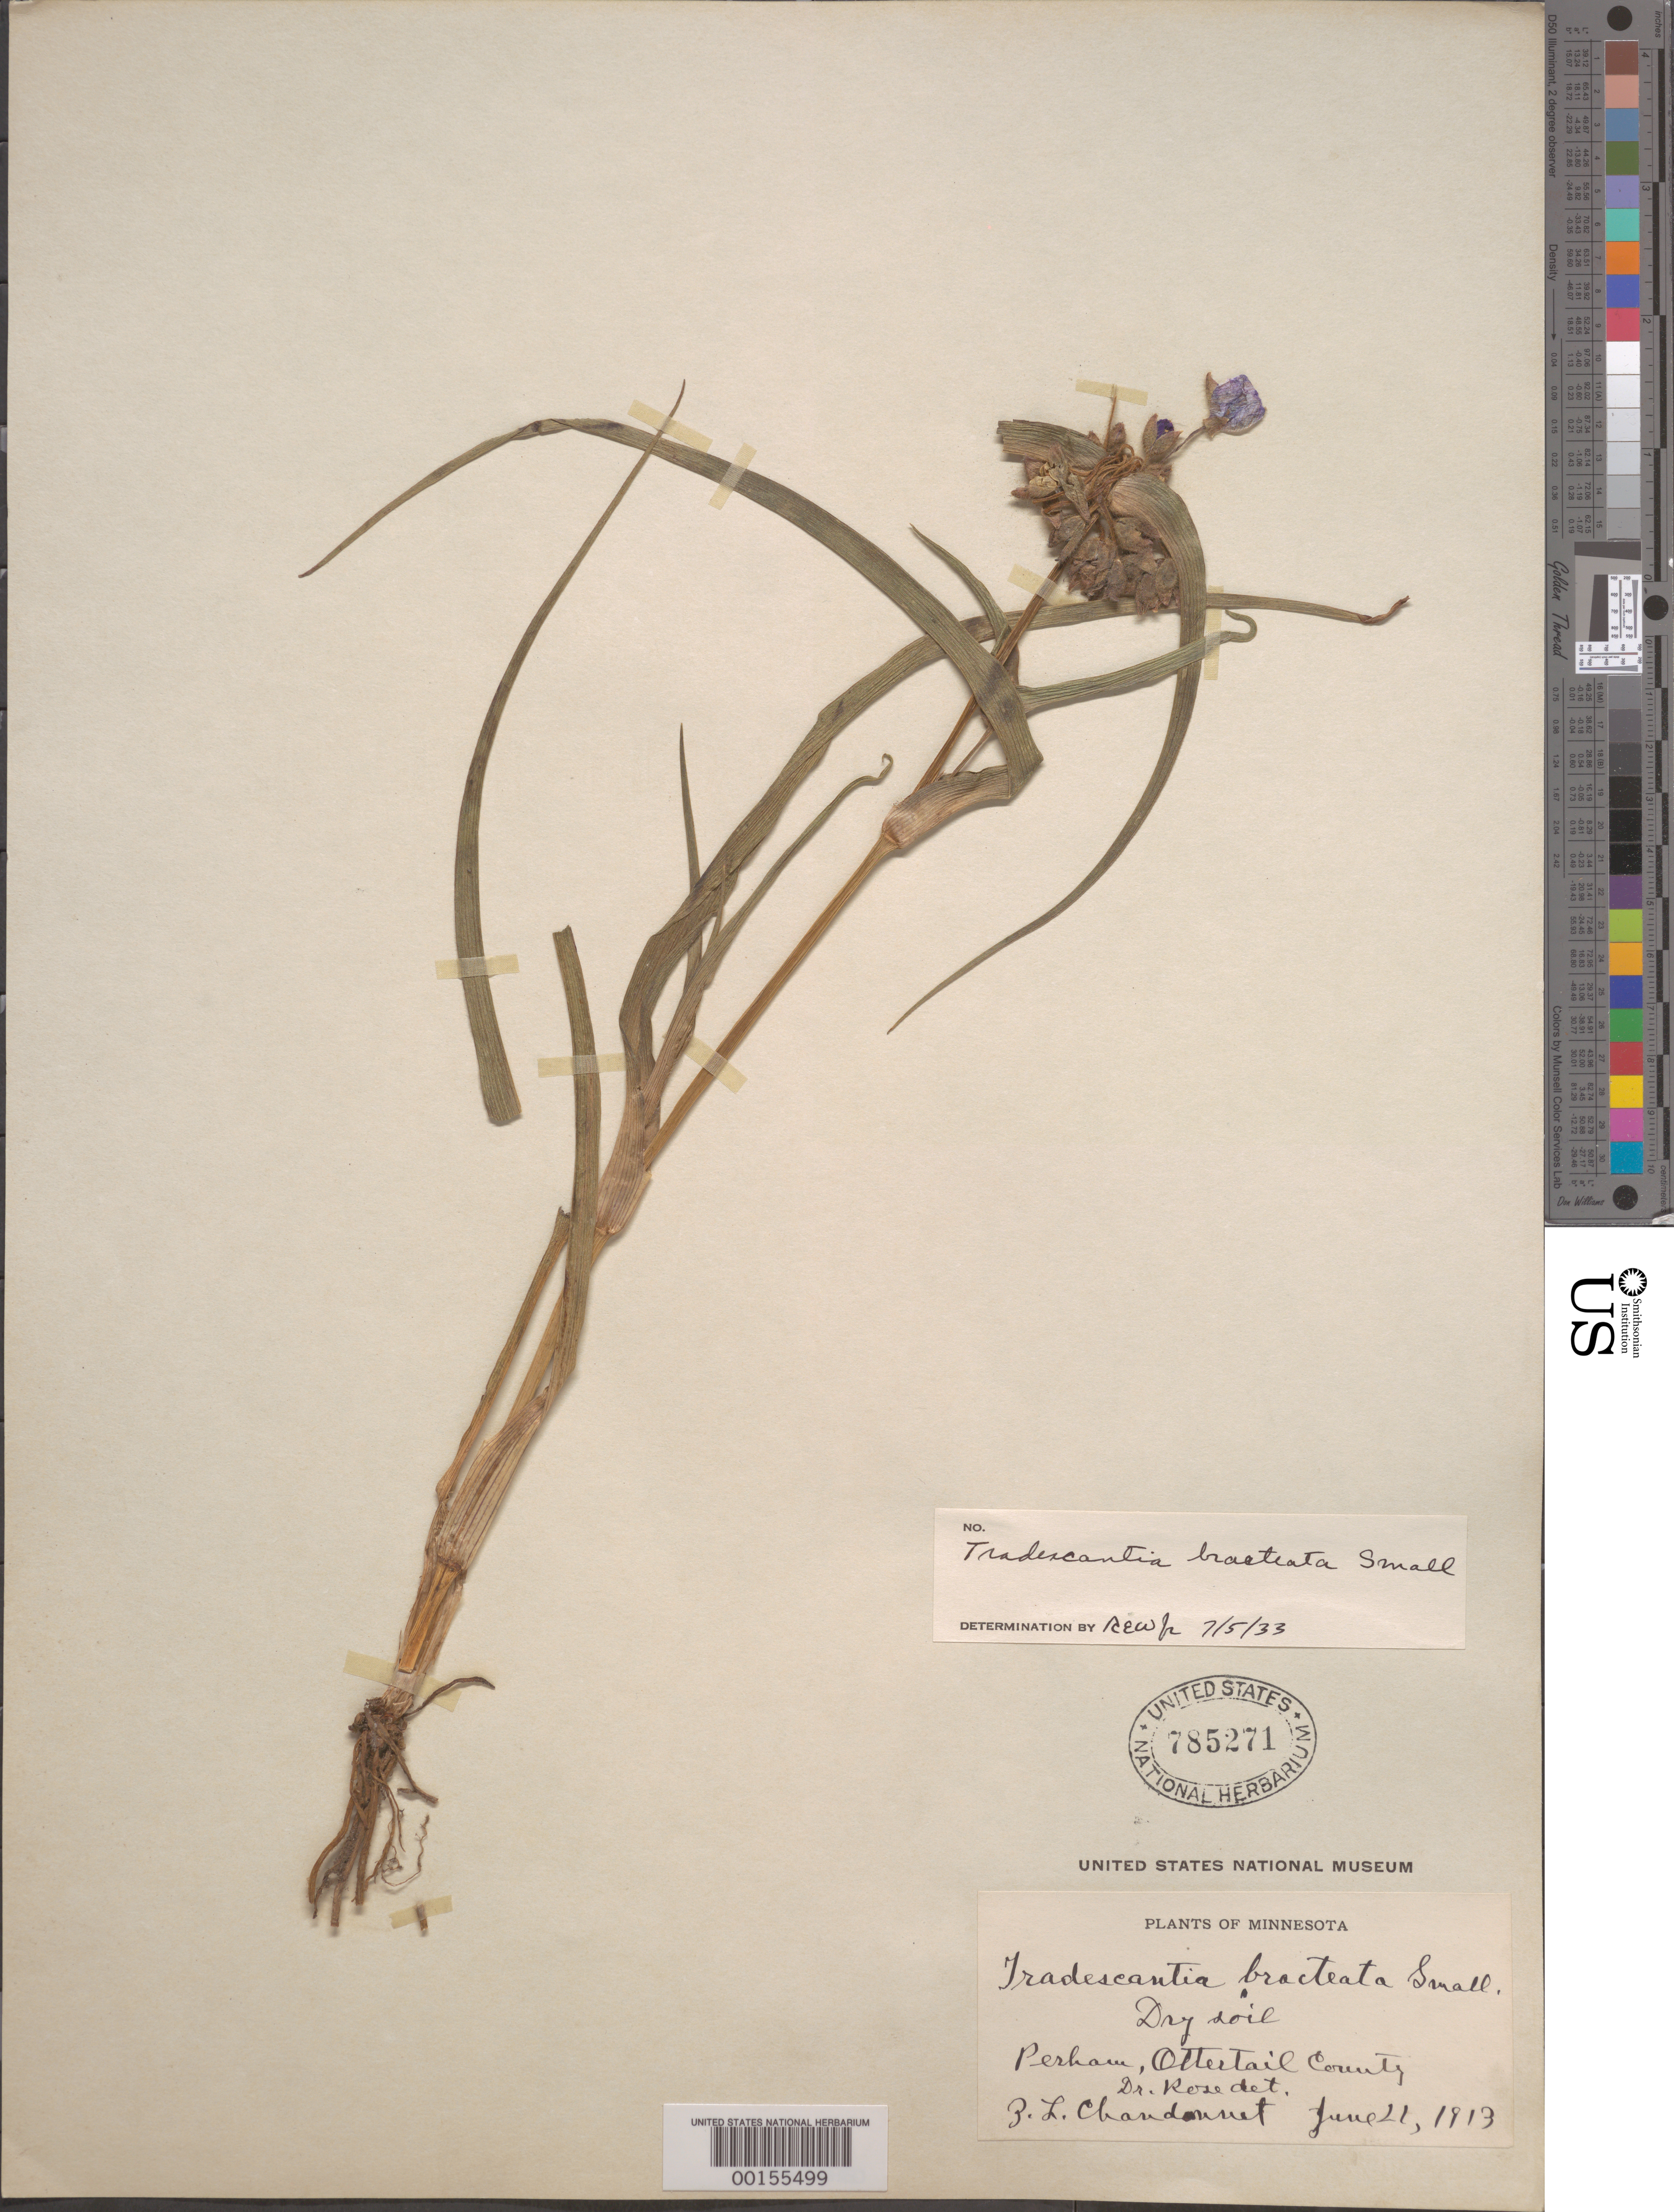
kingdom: Plantae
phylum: Tracheophyta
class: Liliopsida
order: Commelinales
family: Commelinaceae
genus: Tradescantia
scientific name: Tradescantia bracteata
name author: Small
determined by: REW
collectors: P. Chandonnet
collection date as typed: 21 Jun 1913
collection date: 1913-06-21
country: United States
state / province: Minnesota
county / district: Otter Tail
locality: Perham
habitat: Dry soil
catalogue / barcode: US 785271